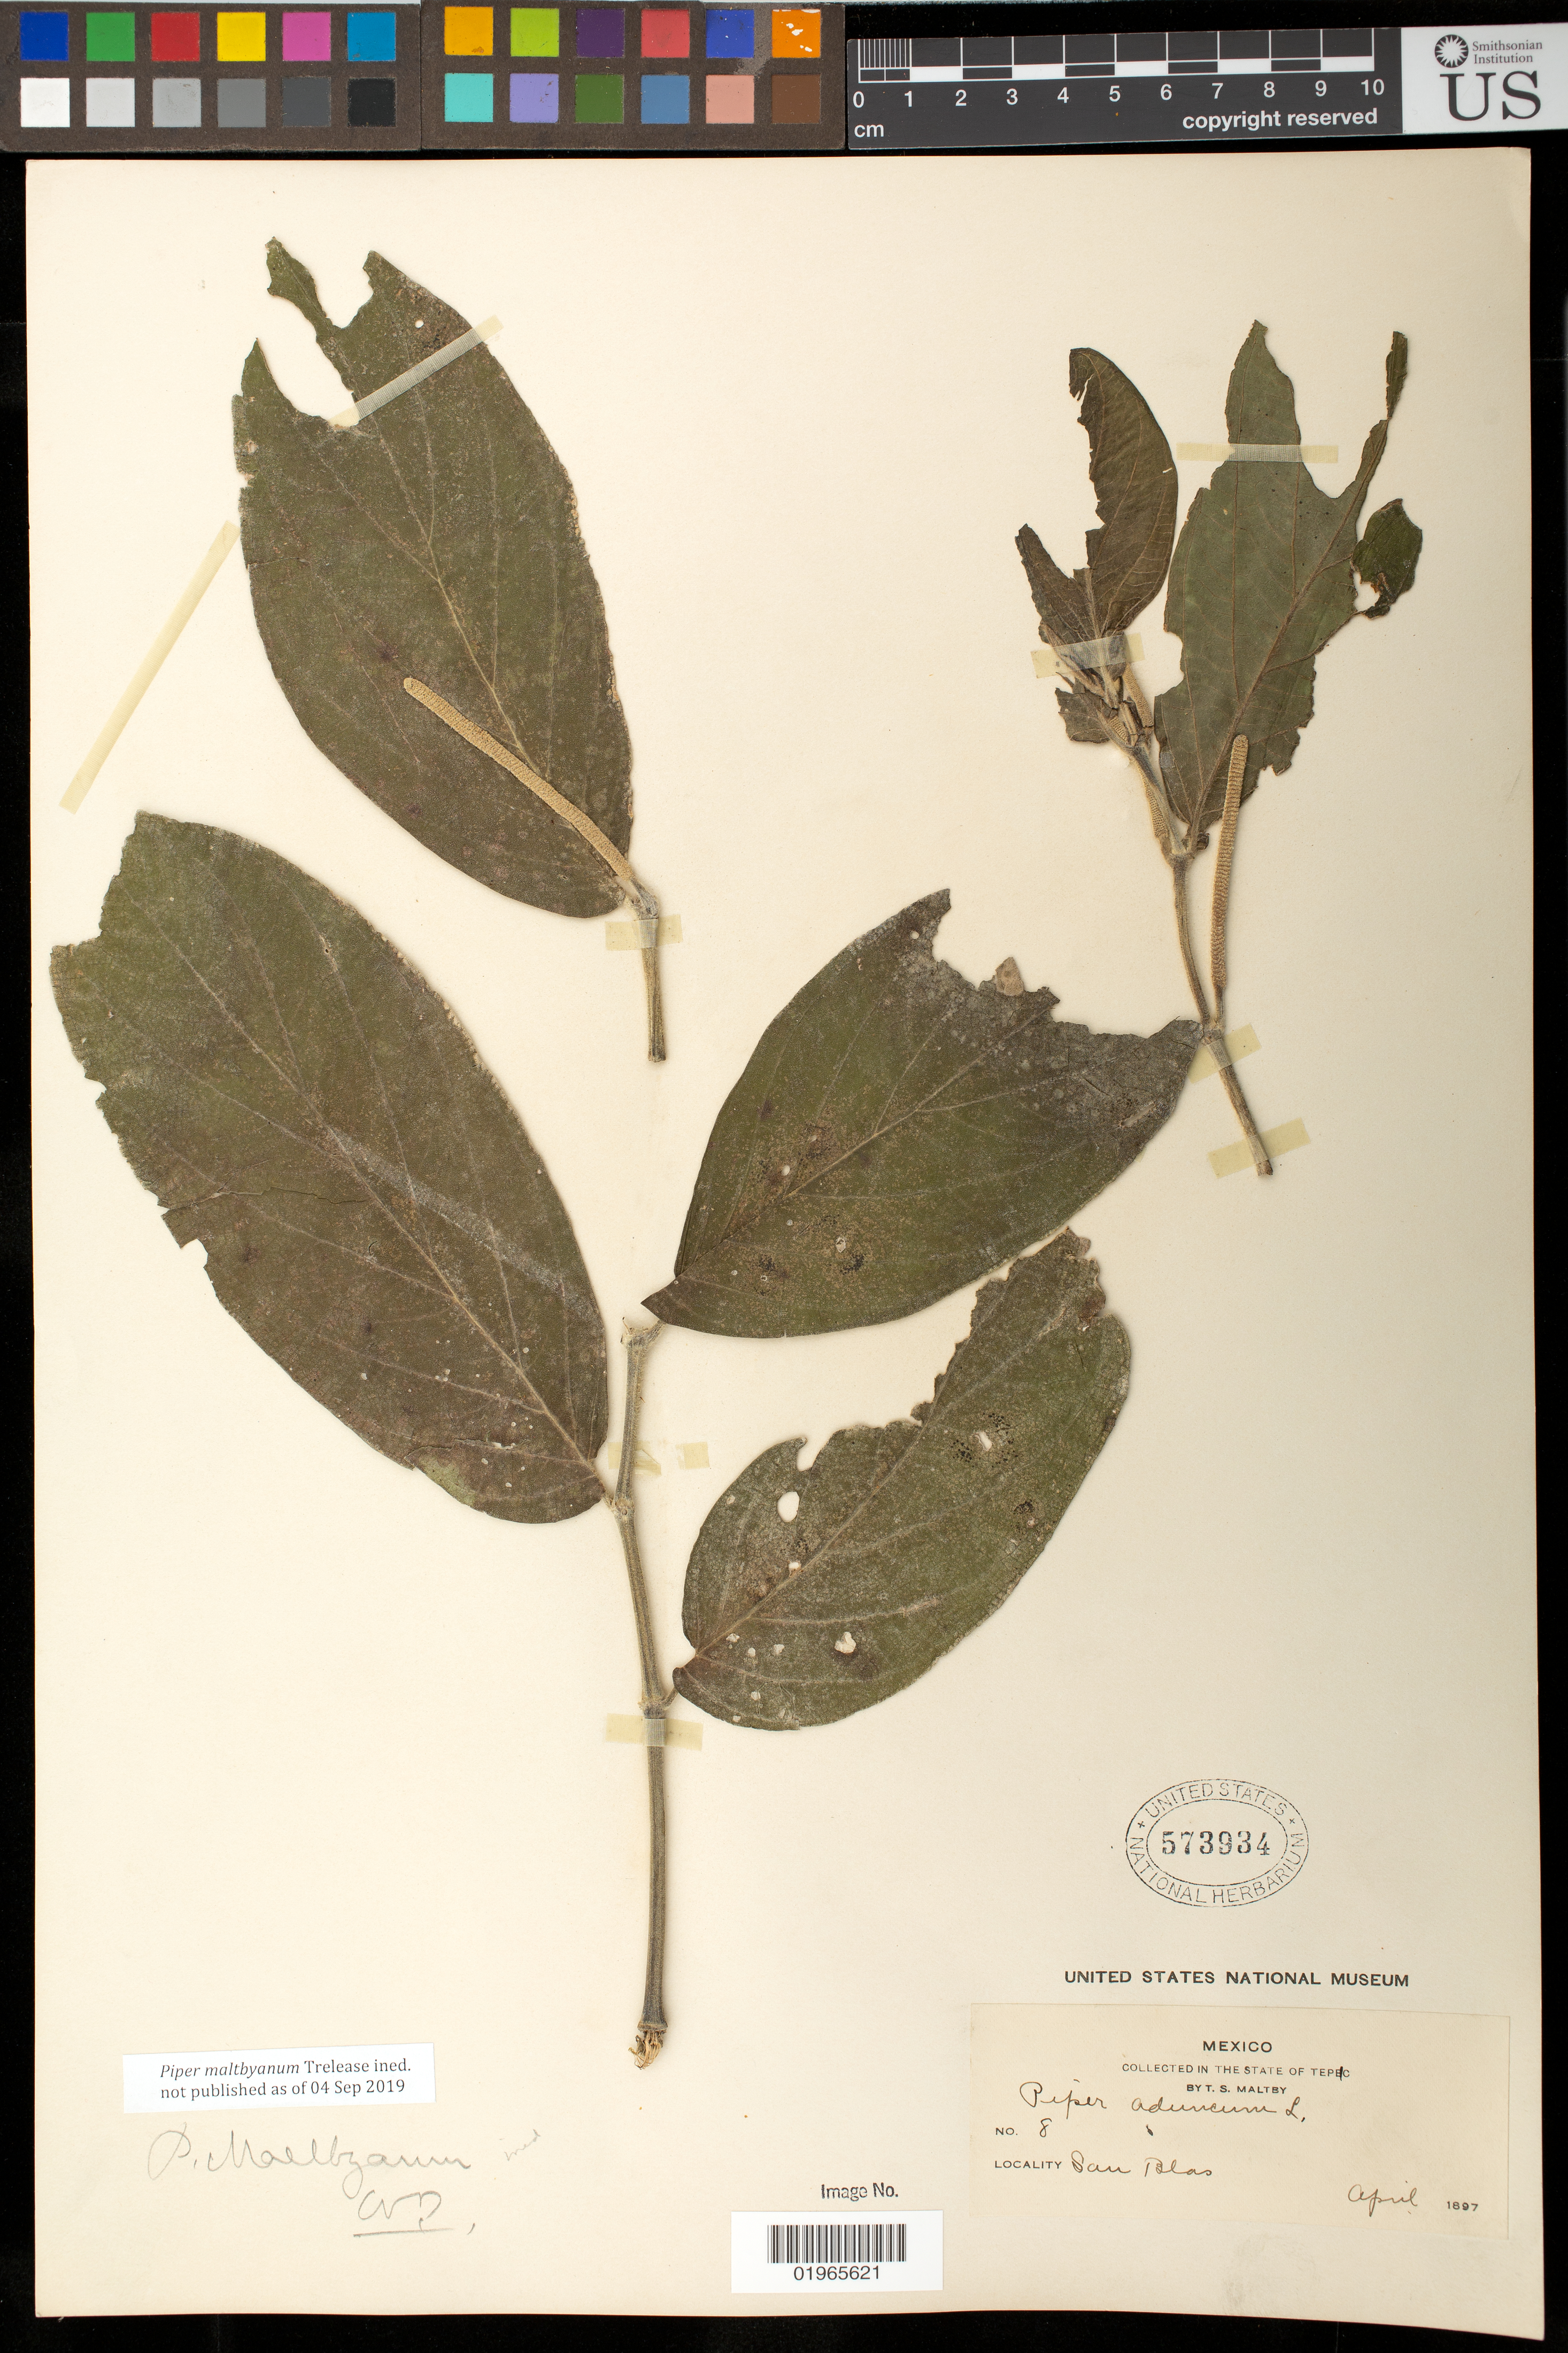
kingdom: Plantae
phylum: Tracheophyta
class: Magnoliopsida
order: Piperales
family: Piperaceae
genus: Piper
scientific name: Piper aduncum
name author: L.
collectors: T. S. Maltby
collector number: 8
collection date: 1897-04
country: Mexico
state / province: Nayarit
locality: San Blas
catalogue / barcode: US 573934